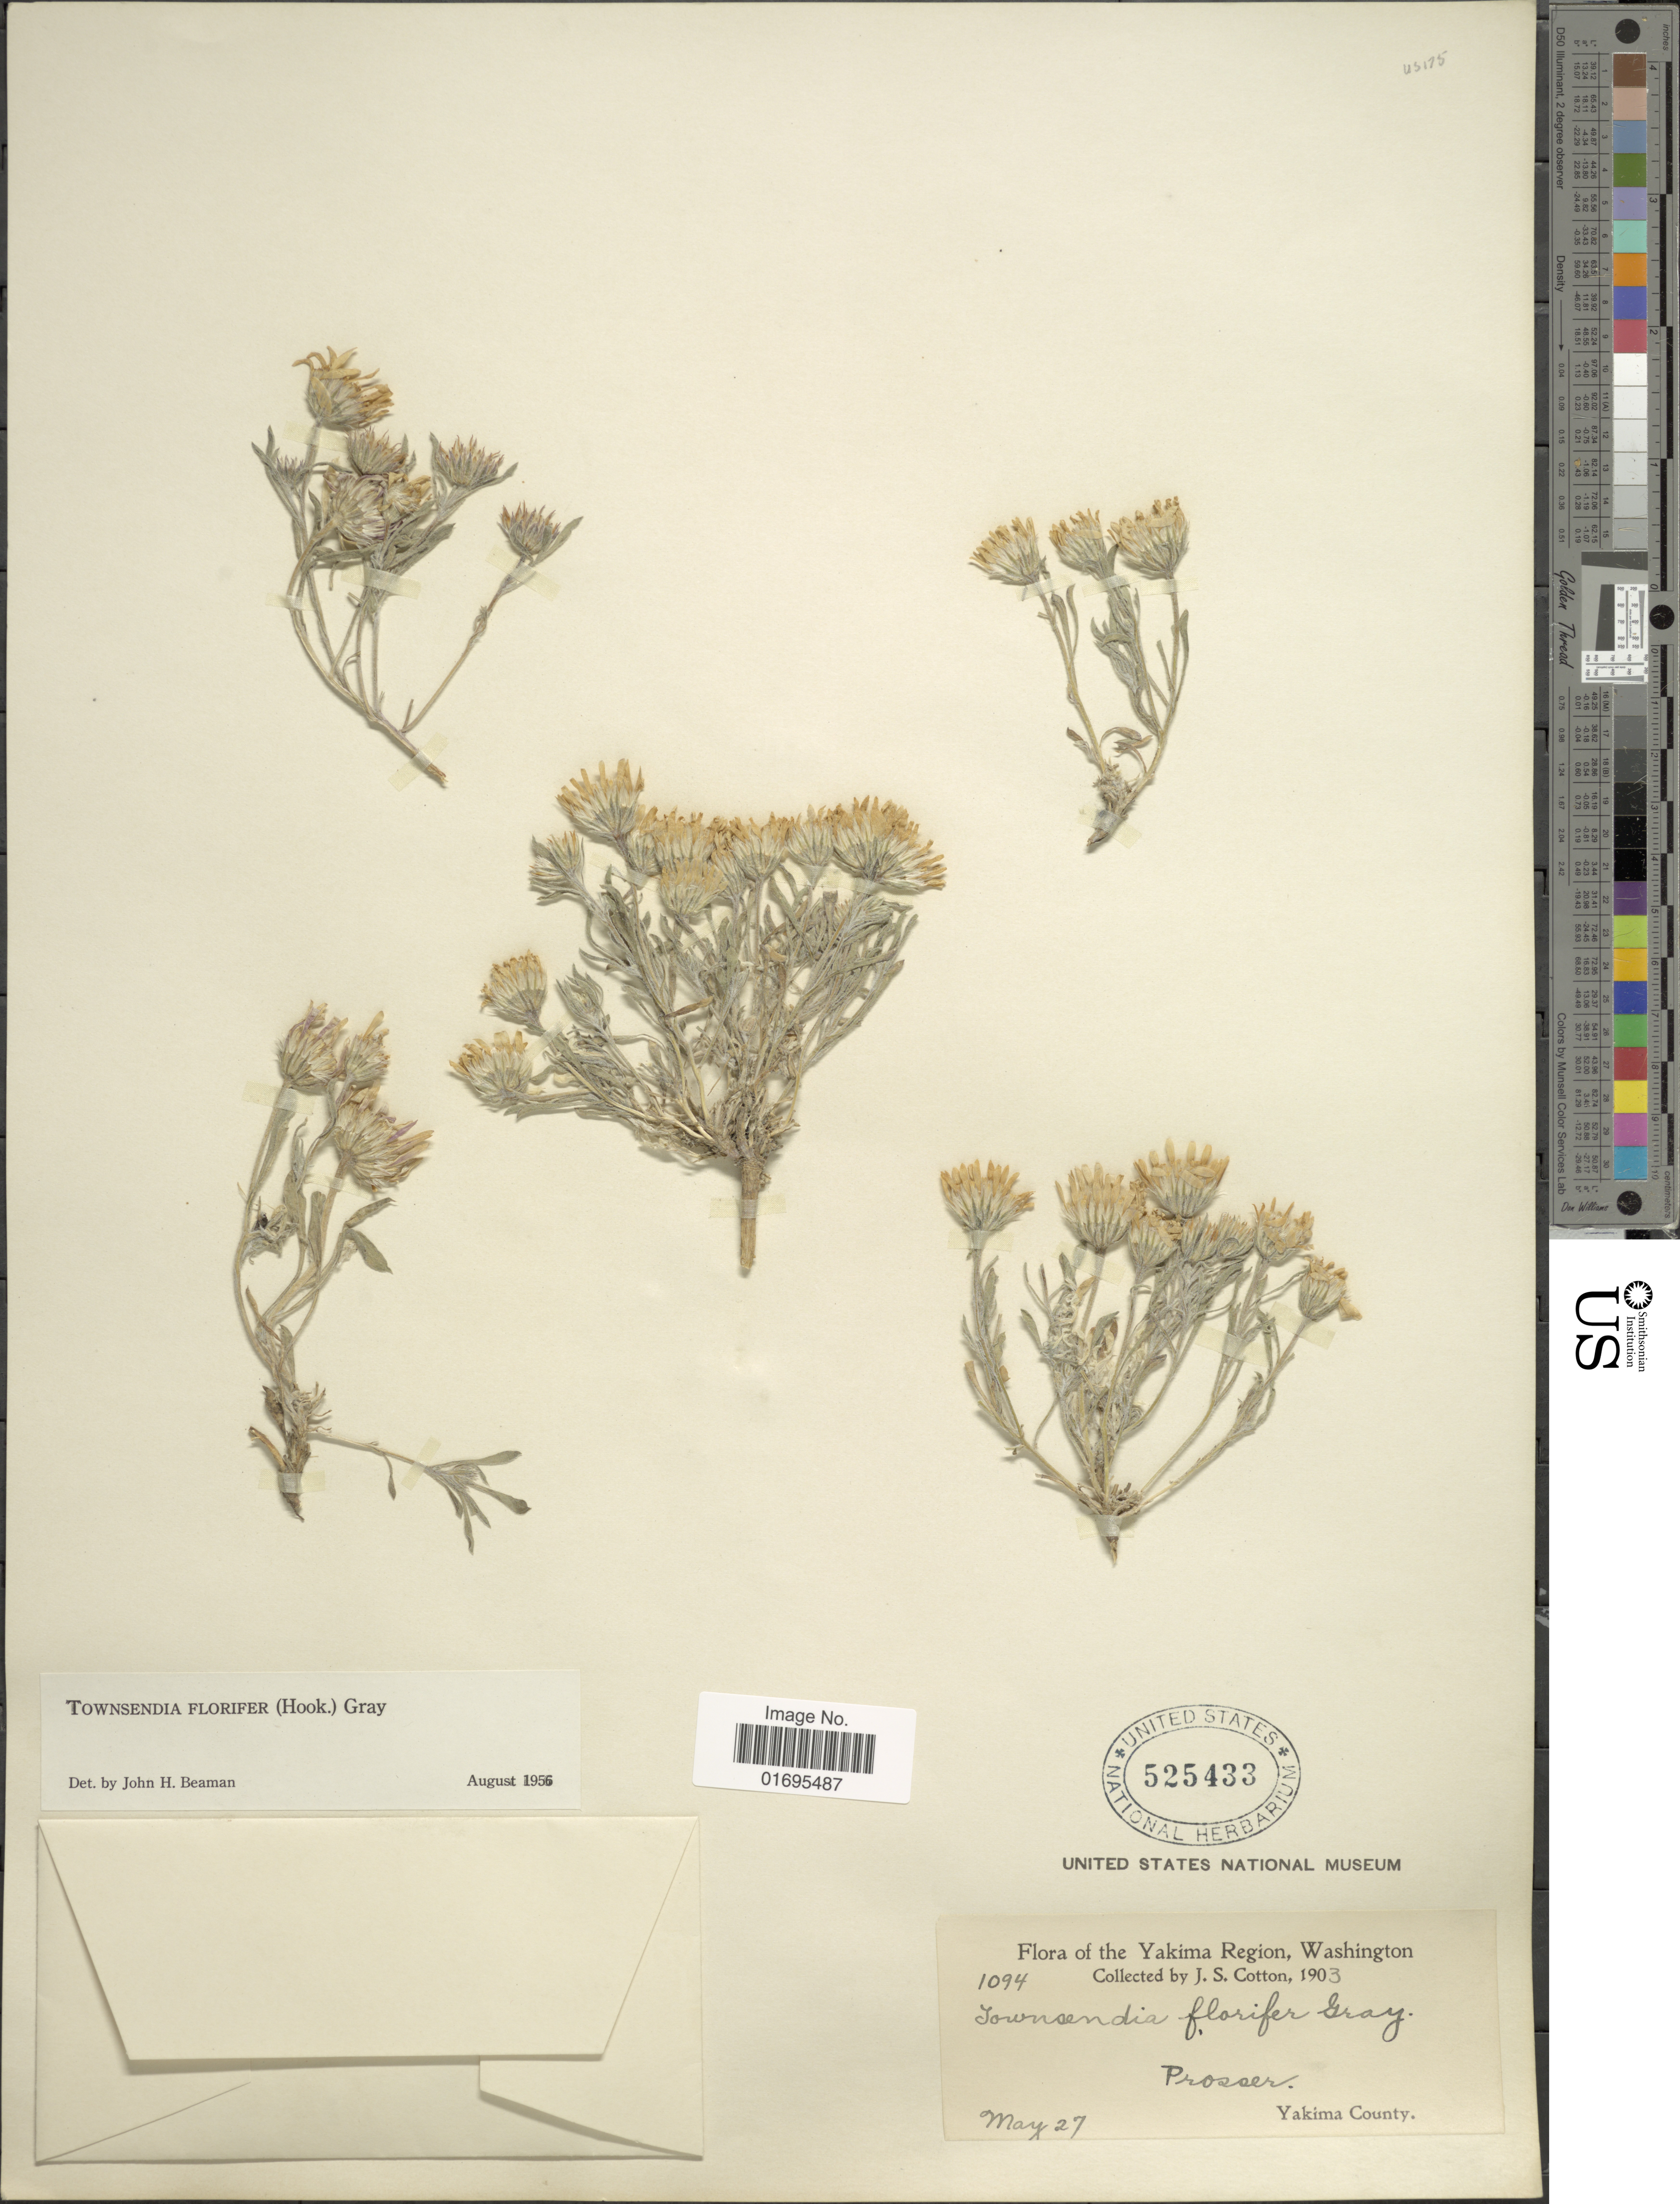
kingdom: Plantae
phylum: Tracheophyta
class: Magnoliopsida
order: Asterales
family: Asteraceae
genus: Townsendia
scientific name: Townsendia florifer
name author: (Hook.) A. Gray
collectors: J. S. Cotton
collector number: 1094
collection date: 1903-05-27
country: United States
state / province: Washington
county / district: Yakima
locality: Yakima Region, Prosser, Yakima County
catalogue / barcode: US 525433